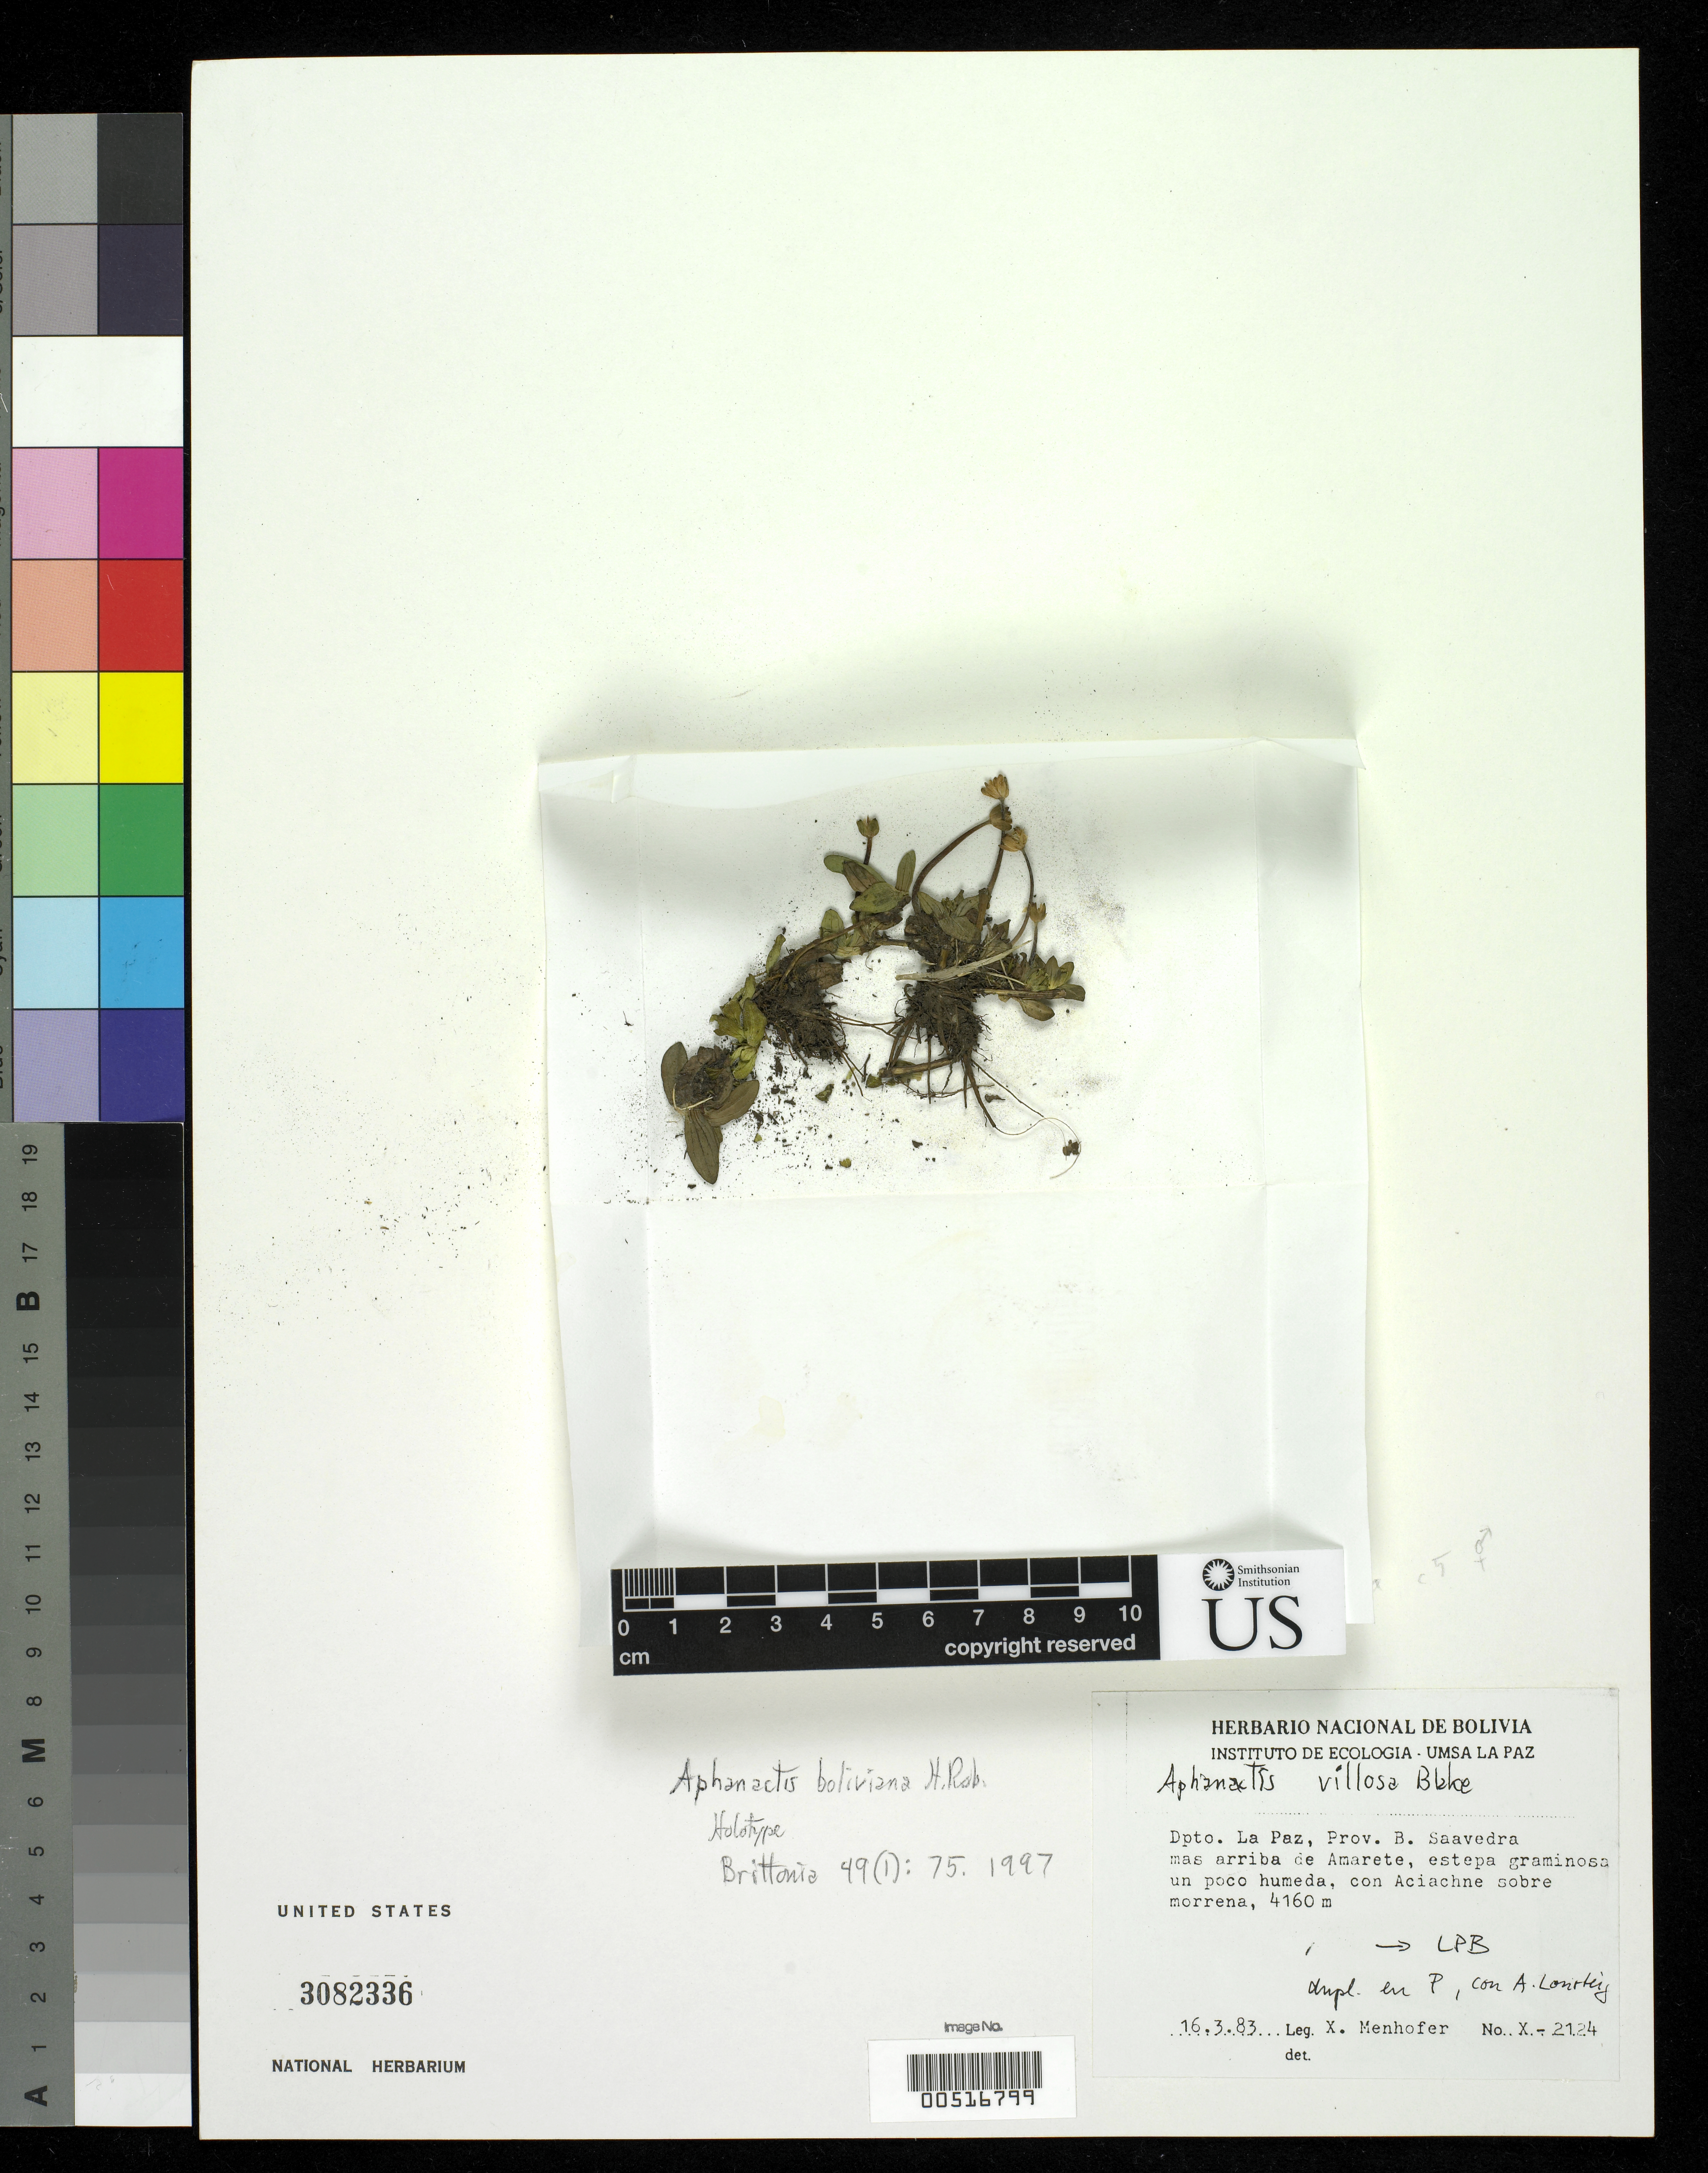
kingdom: Plantae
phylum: Tracheophyta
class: Magnoliopsida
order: Asterales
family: Asteraceae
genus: Aphanactis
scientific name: Aphanactis boliviana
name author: H. Rob.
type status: Holotype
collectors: X. Menhofer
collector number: X-2124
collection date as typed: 16 Mar 1983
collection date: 1983-03-16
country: Bolivia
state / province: La Paz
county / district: Bautista Saavedra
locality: Mas Arriba de Amarete.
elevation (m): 4160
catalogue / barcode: US 3082336